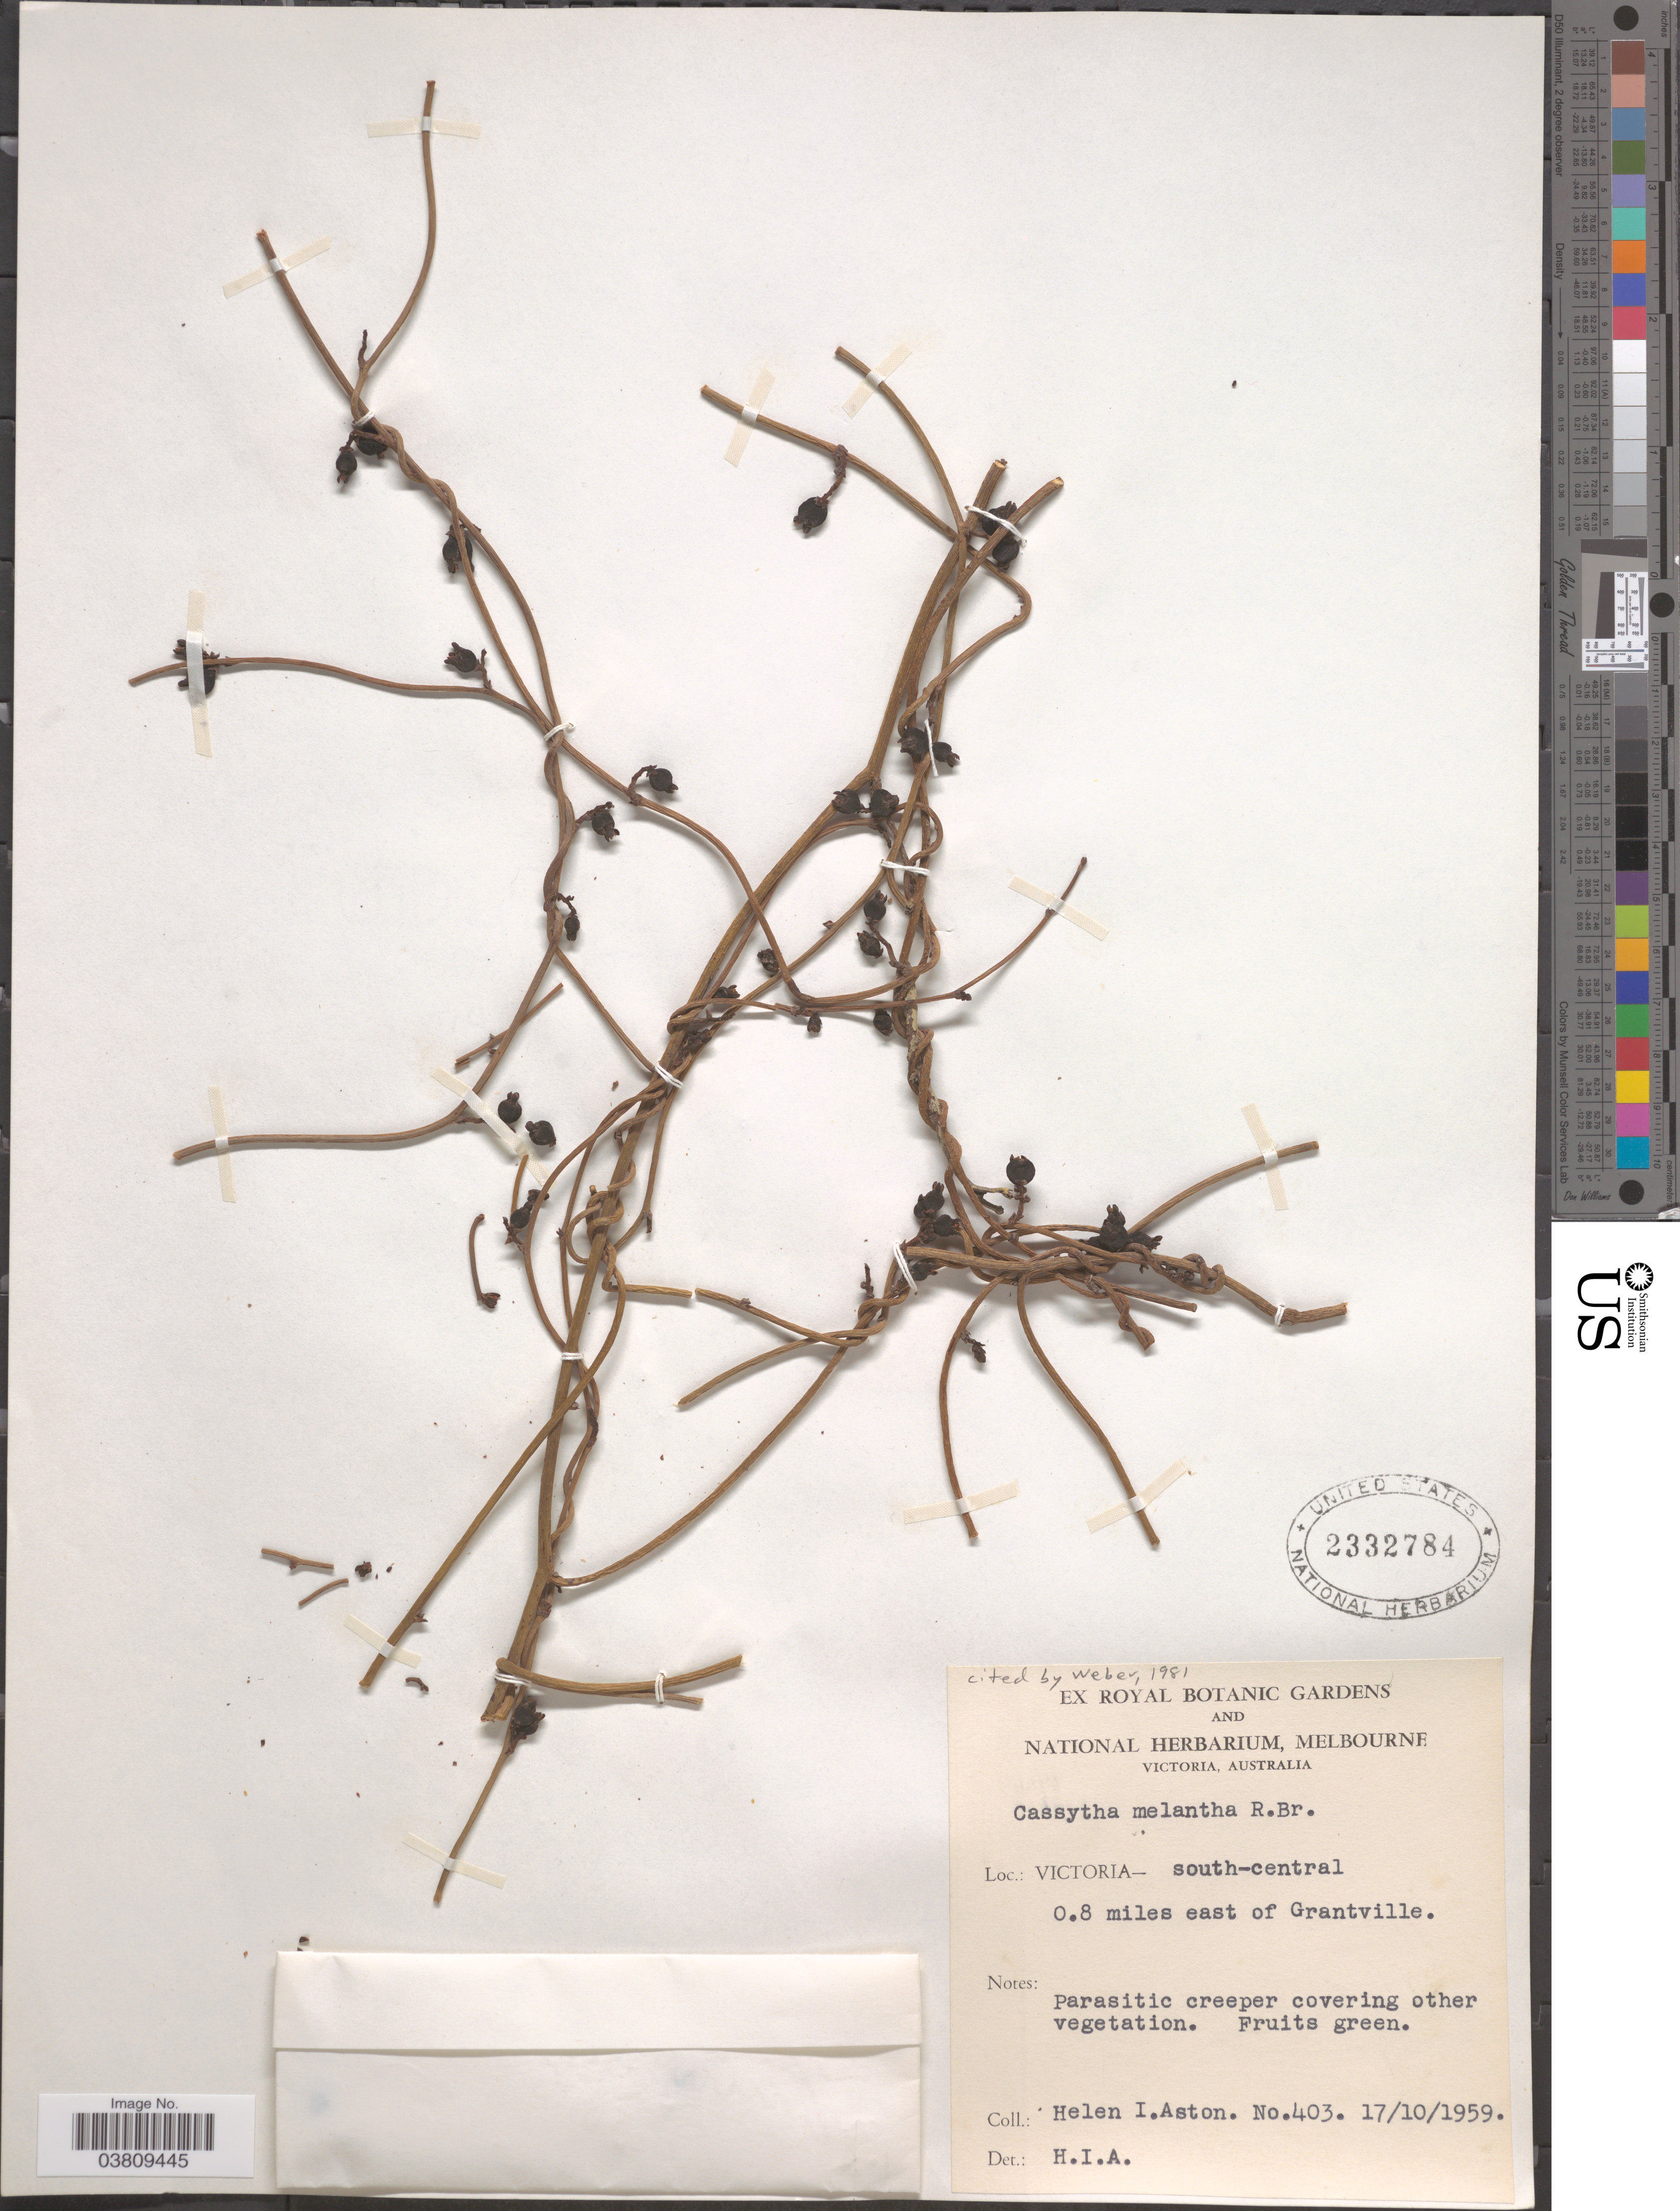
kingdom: Plantae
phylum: Tracheophyta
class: Magnoliopsida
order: Laurales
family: Lauraceae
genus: Cassytha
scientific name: Cassytha melantha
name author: R. Br.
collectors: H. I. Aston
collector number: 403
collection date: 1959-10-17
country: Australia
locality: Victoria - south-central 0.8 miles east of Grantville.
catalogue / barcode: US 2332784